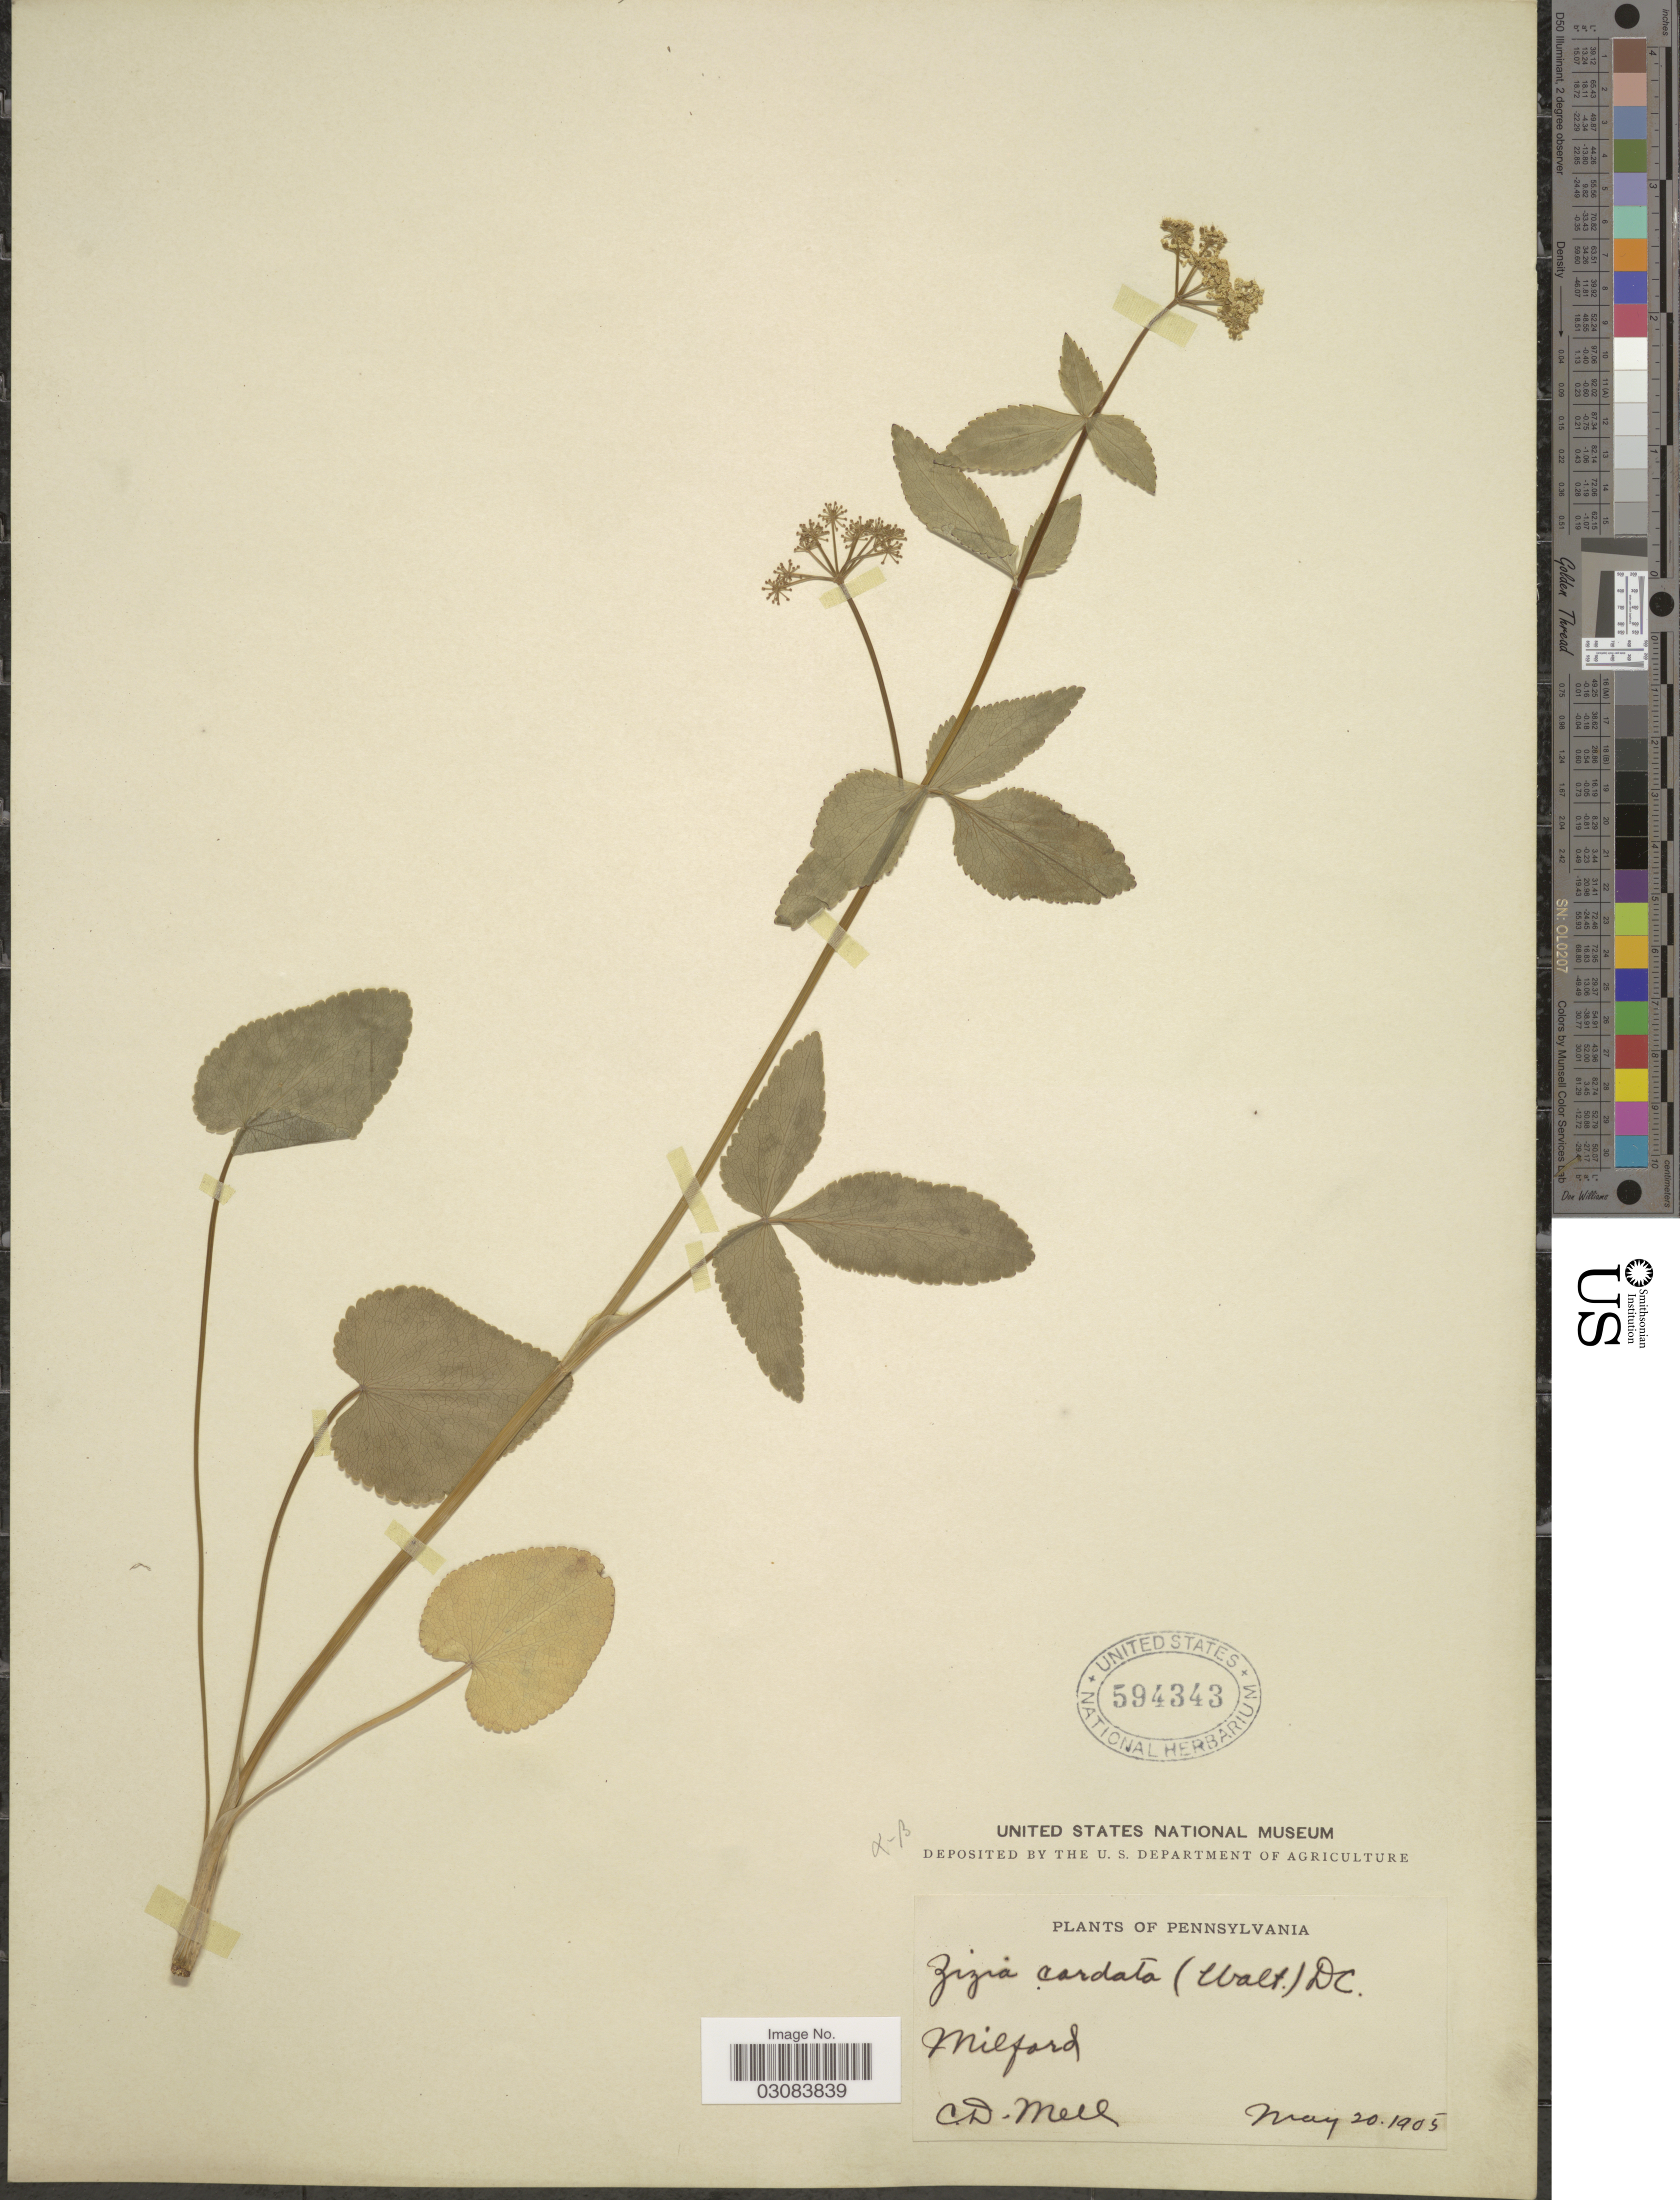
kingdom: Plantae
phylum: Tracheophyta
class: Magnoliopsida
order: Apiales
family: Apiaceae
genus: Zizia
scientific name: Zizia aptera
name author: (A. Gray) Fernald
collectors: C. D. Mell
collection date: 1905-05-20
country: United States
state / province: Pennsylvania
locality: Milford.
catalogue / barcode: US 594343